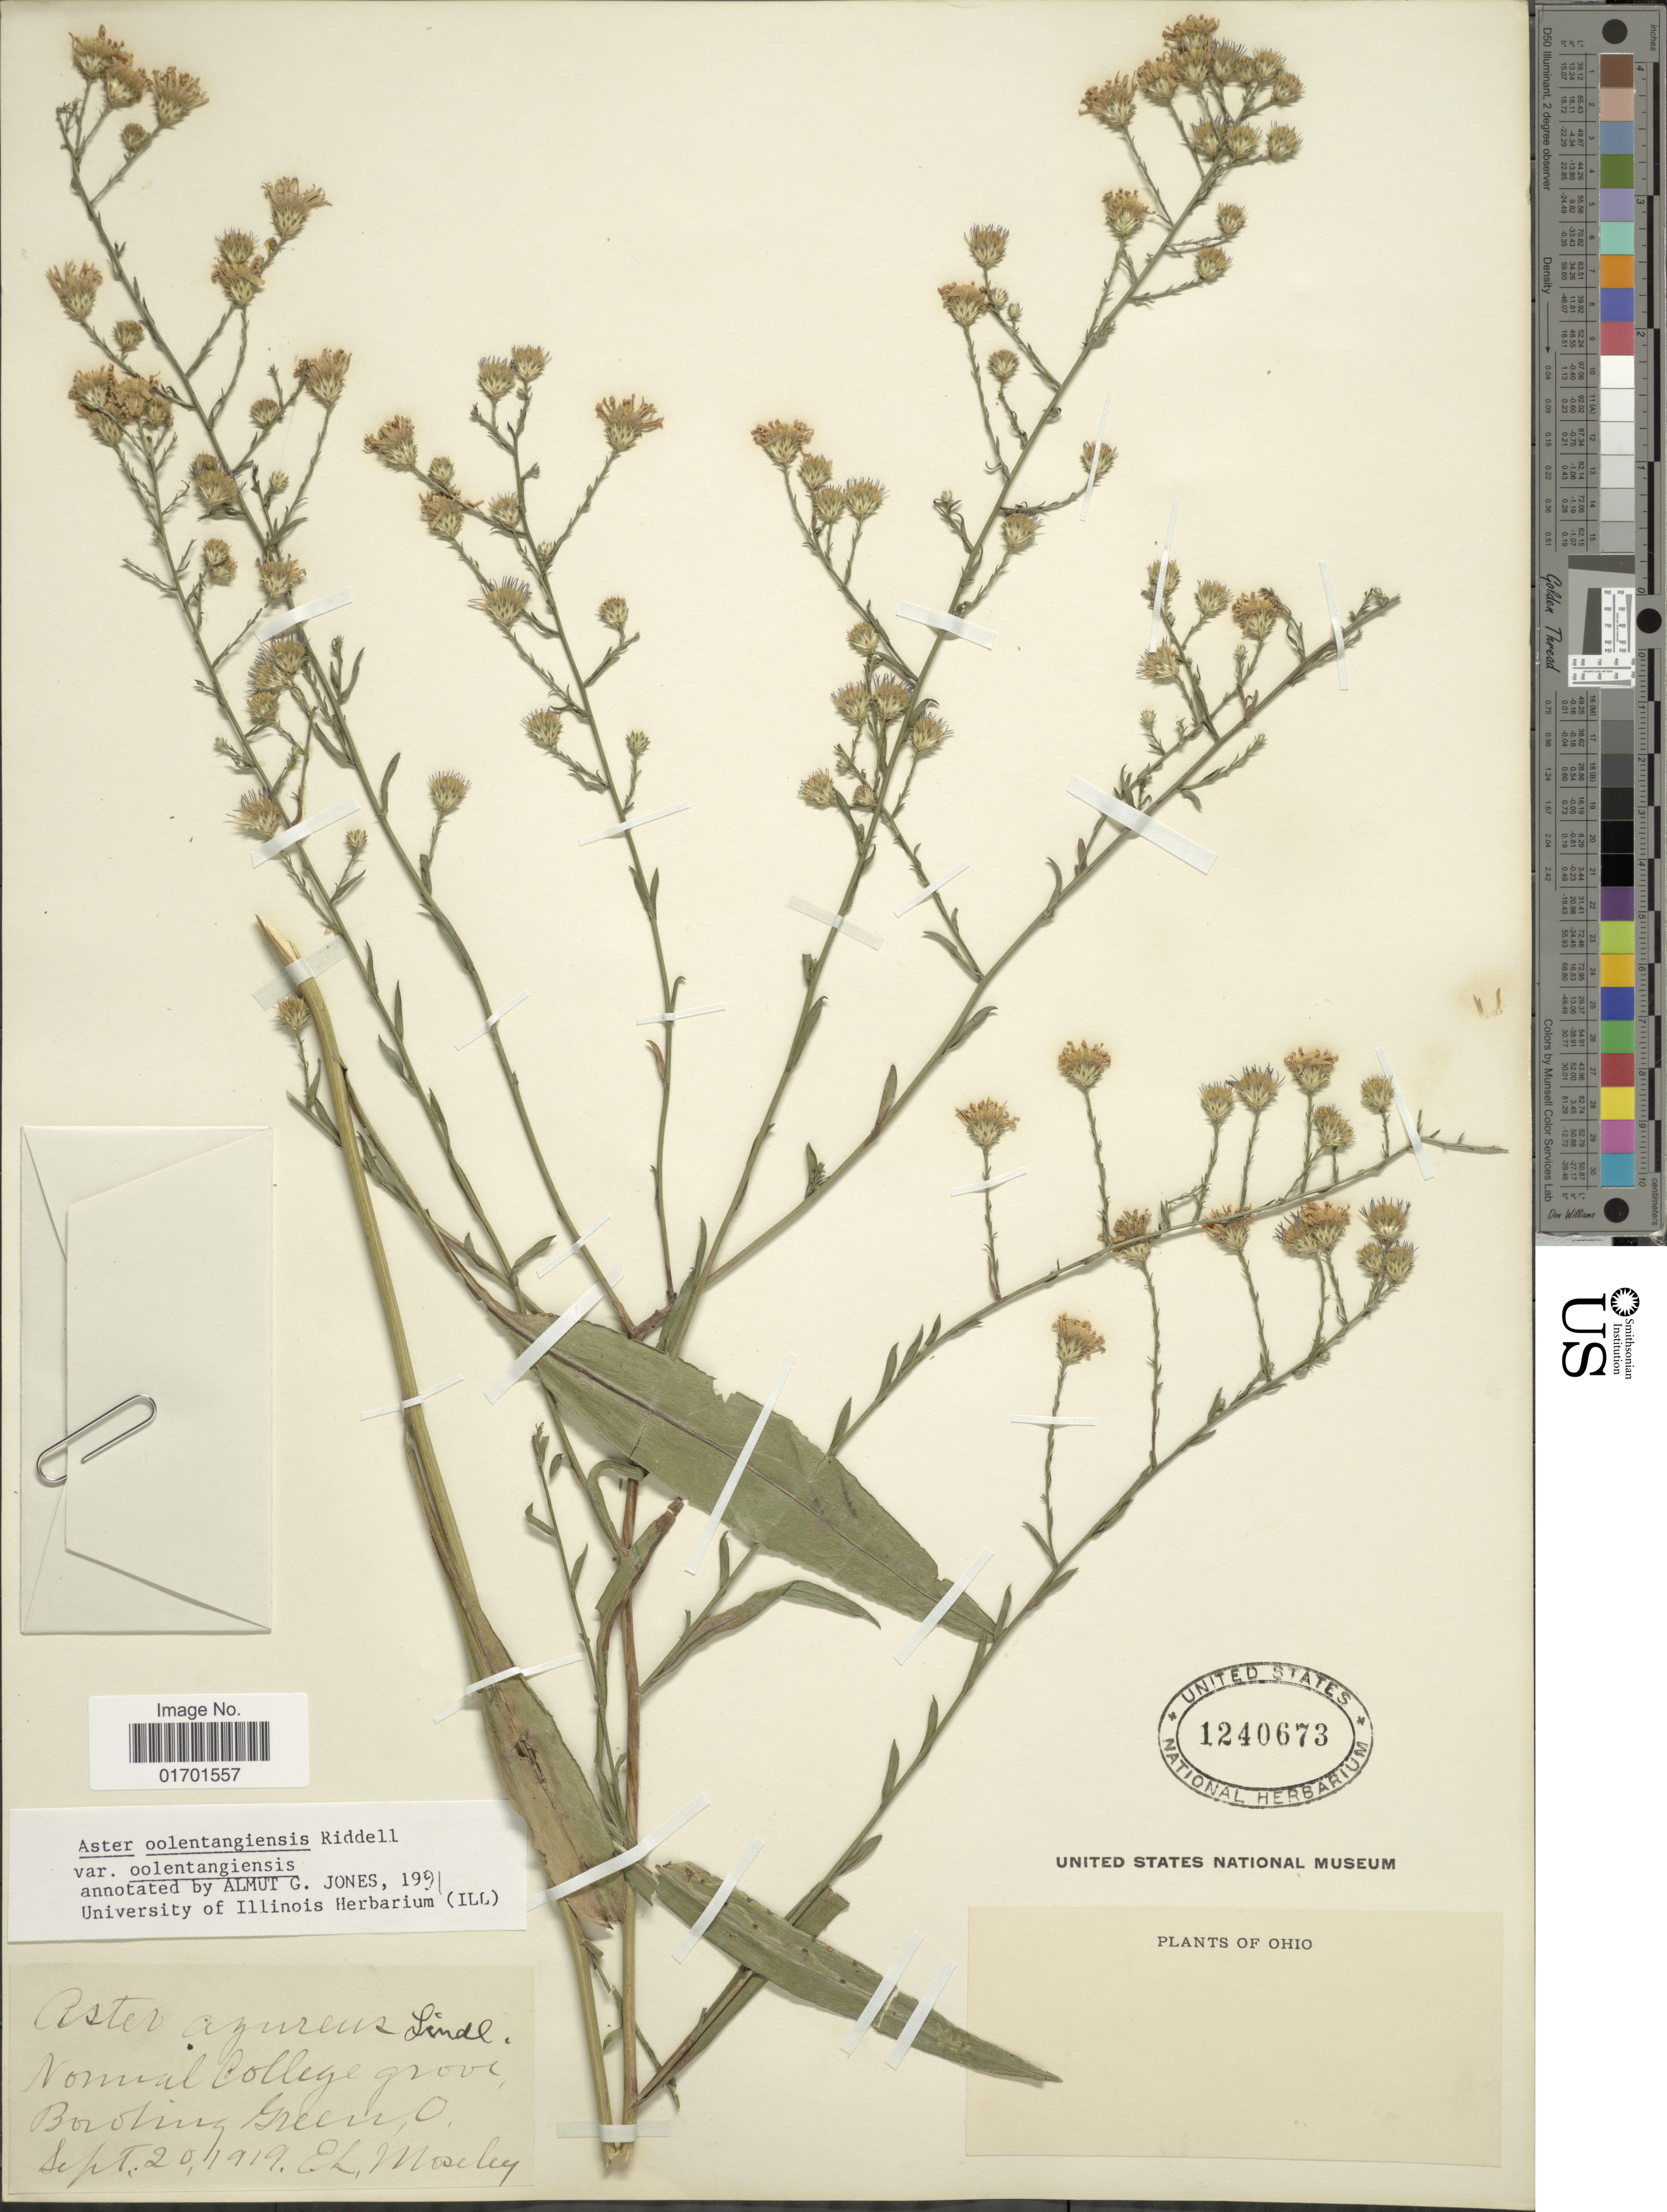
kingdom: Plantae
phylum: Tracheophyta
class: Magnoliopsida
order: Asterales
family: Asteraceae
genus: Symphyotrichum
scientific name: Symphyotrichum oolentangiense var. oolentangiense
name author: G.L. Nesom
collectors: E. Moseley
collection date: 1919-09-20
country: United States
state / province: Ohio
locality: Bowling Green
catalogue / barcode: US 1240673